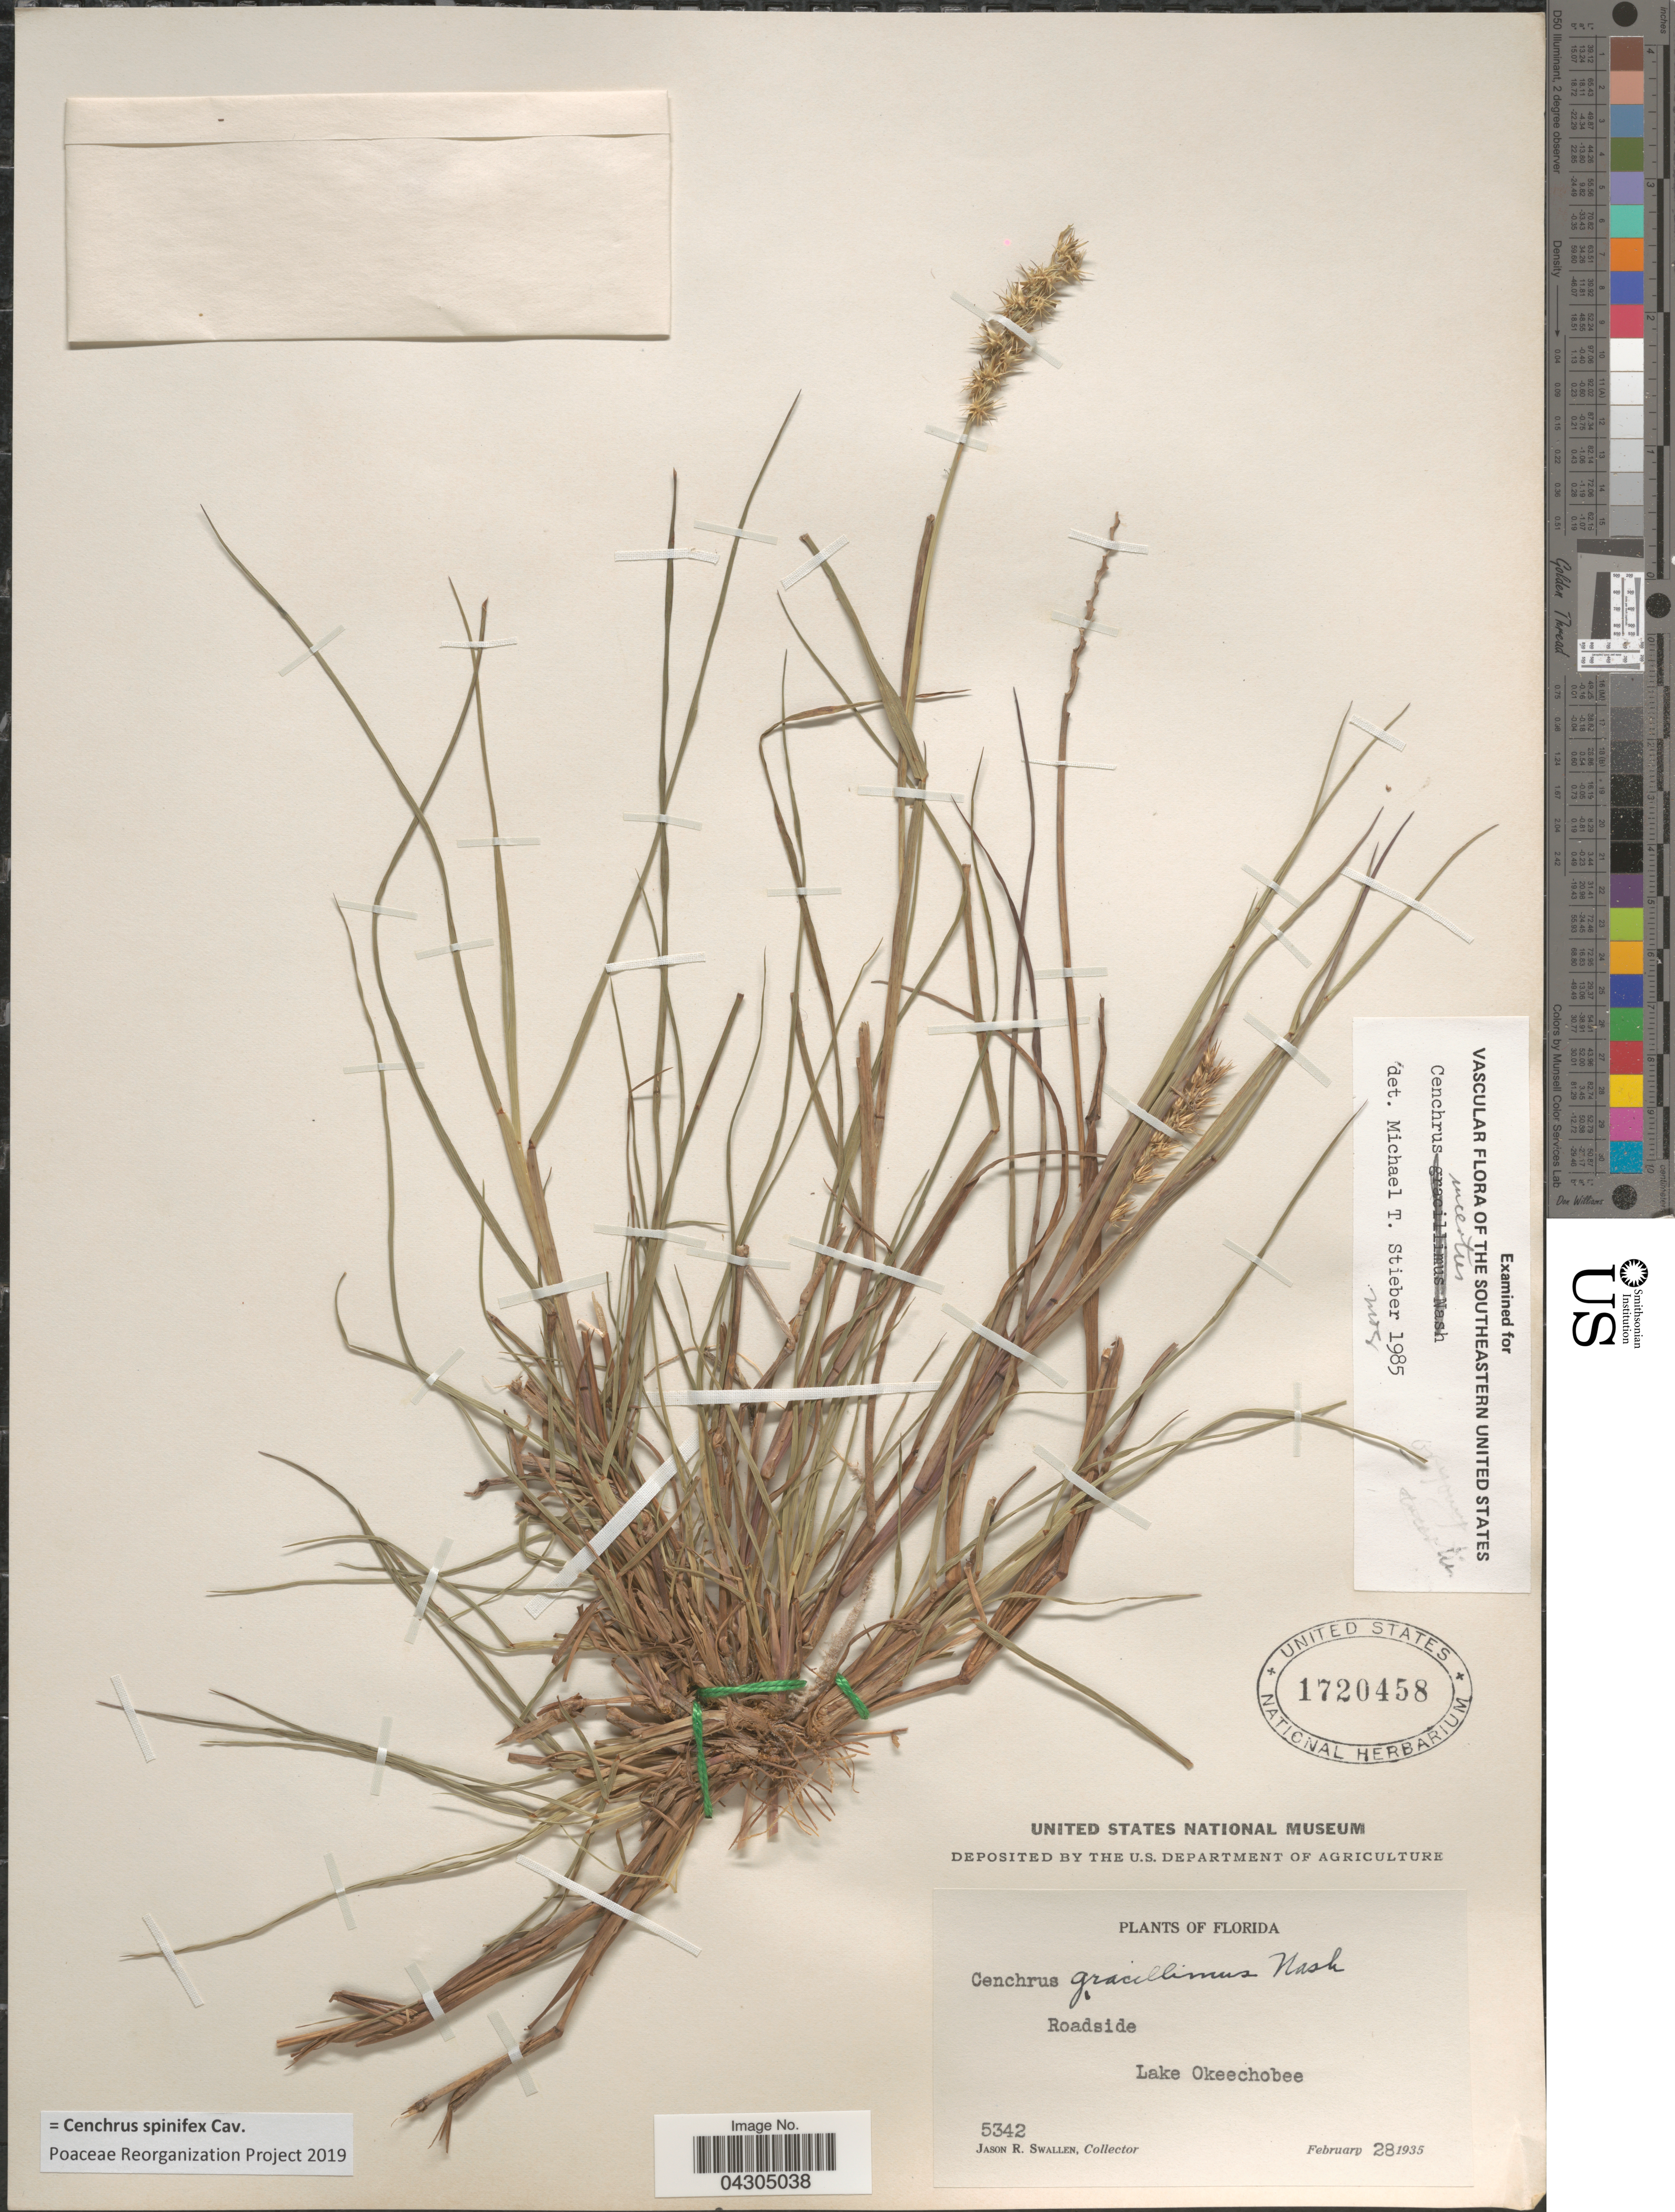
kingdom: Plantae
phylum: Tracheophyta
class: Liliopsida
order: Poales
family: Poaceae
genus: Cenchrus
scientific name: Cenchrus spinifex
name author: Cav.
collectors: J. R. Swallen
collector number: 5342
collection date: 1935-02-28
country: United States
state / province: Florida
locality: Roadside. Lake Okeechobee.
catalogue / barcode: US 1720458